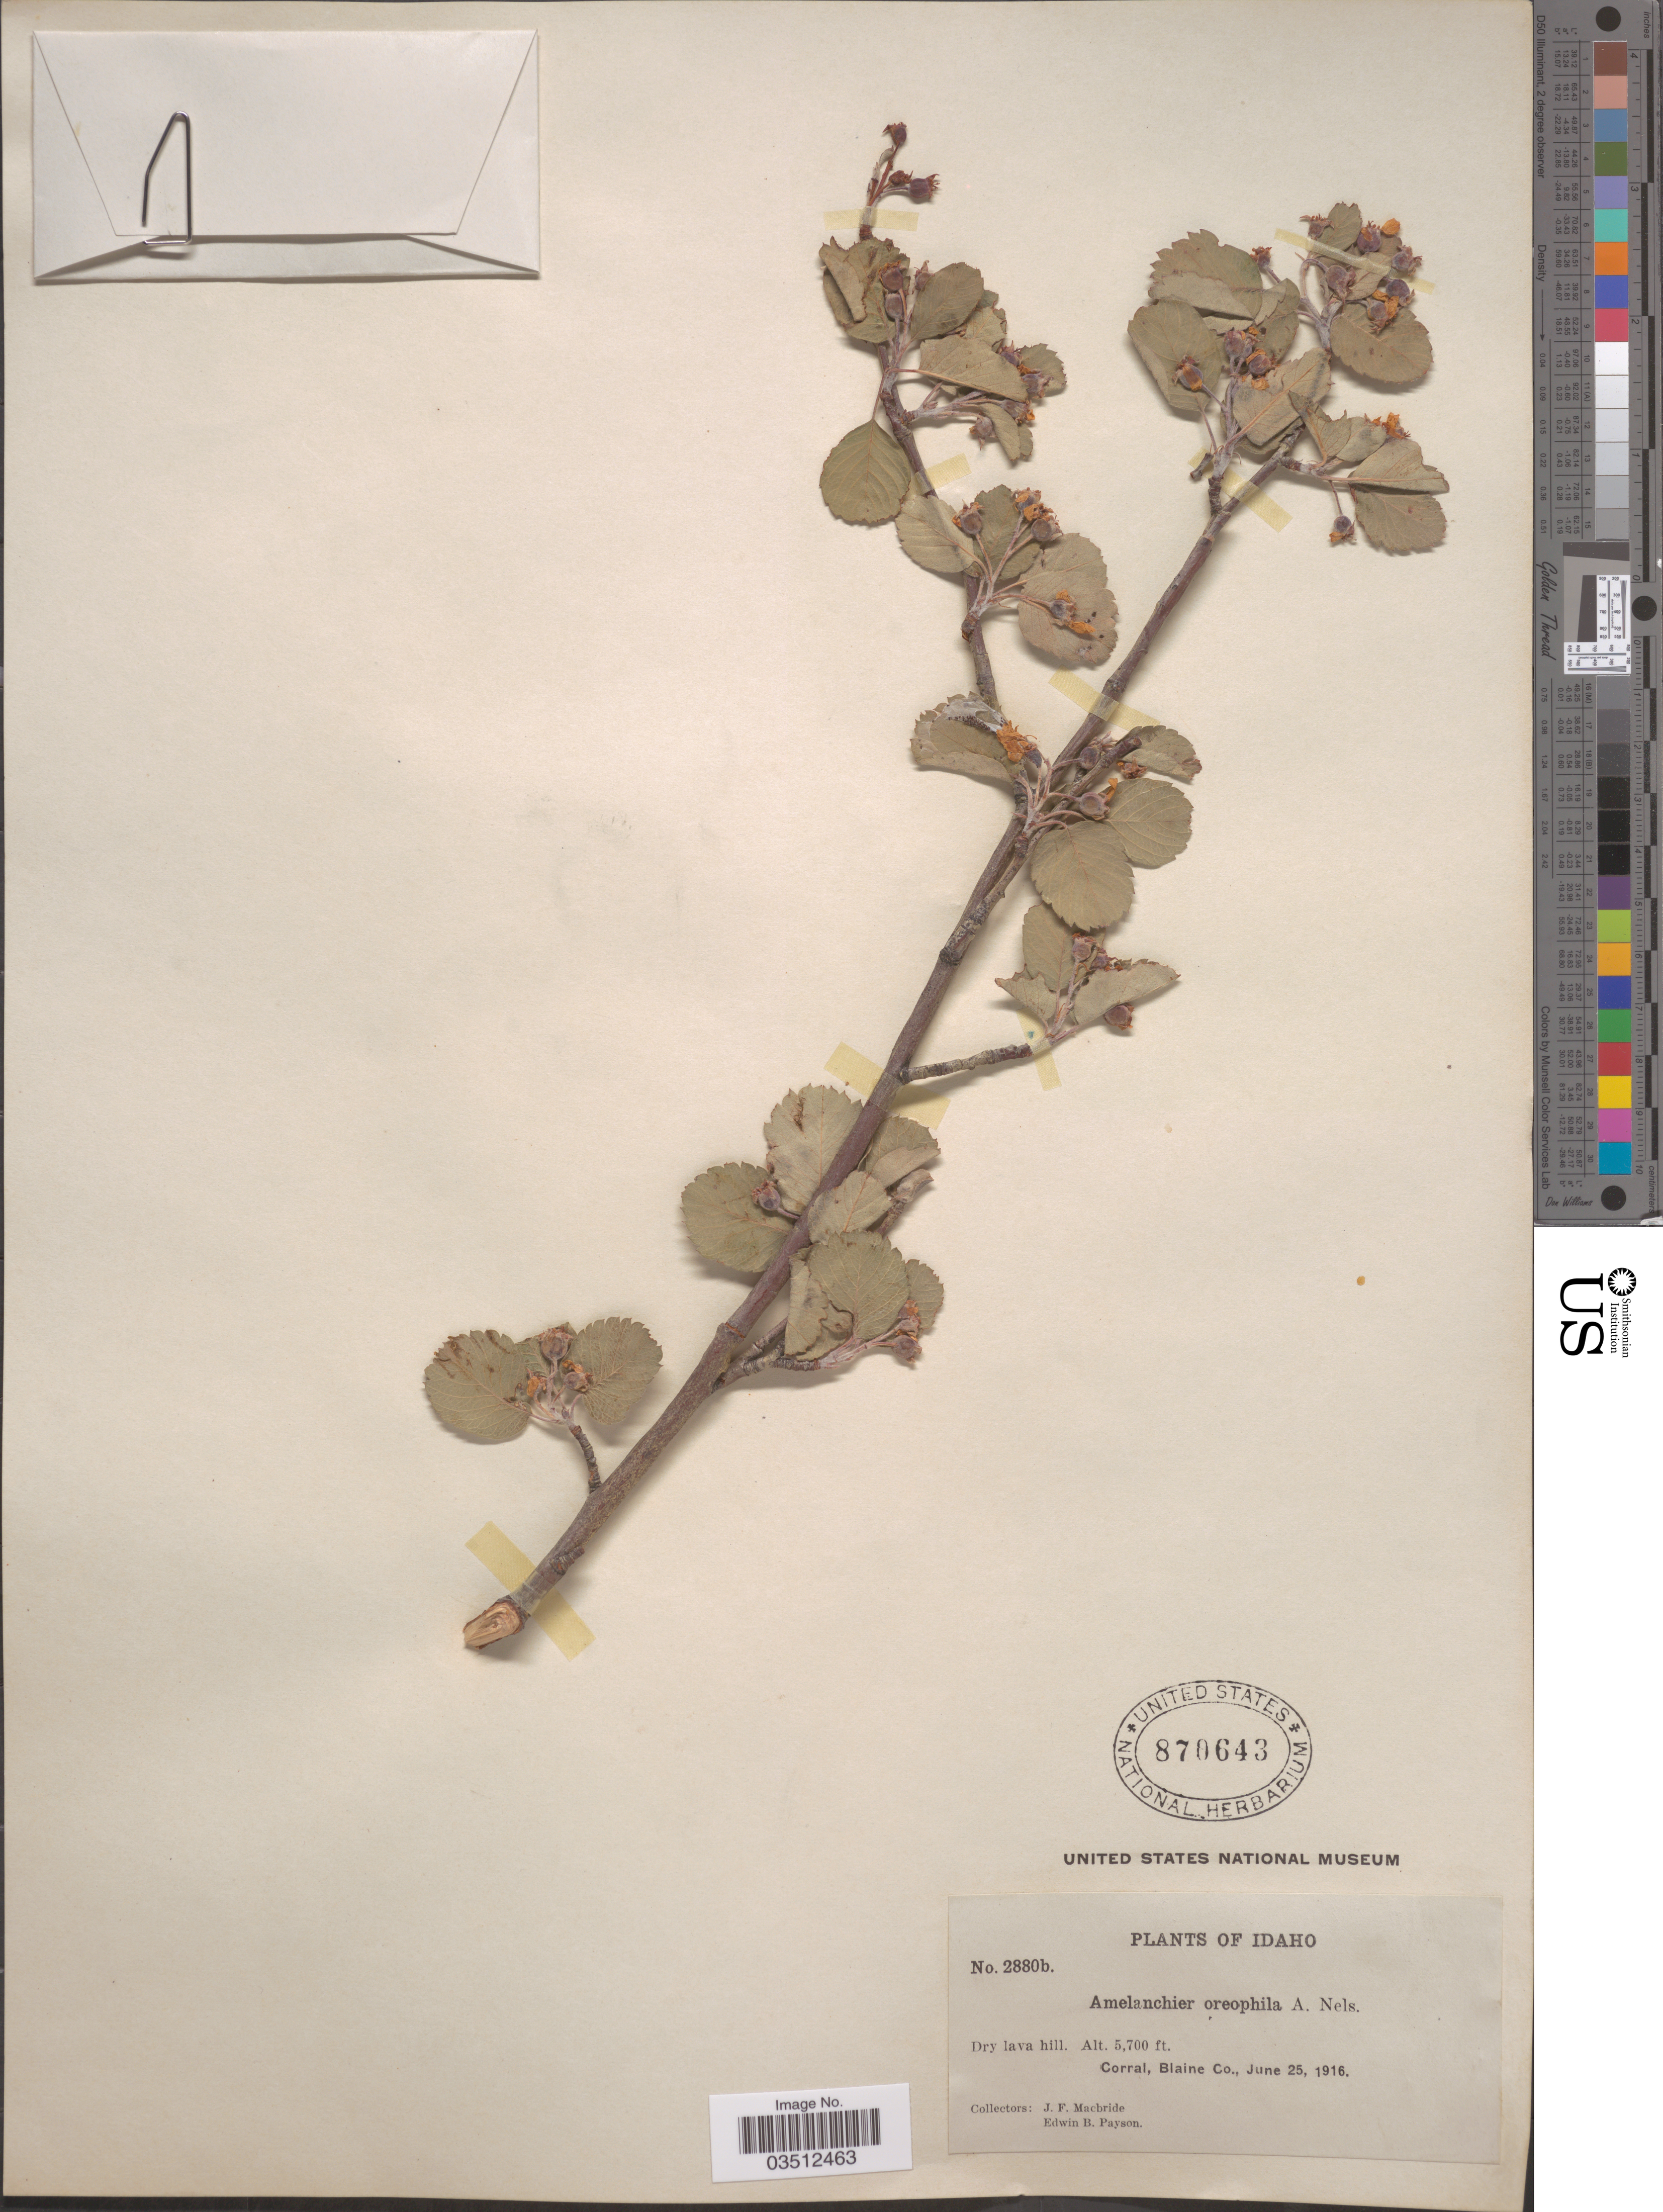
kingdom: Plantae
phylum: Tracheophyta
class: Magnoliopsida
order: Rosales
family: Rosaceae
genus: Amelanchier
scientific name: Amelanchier oreophila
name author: A. Nelson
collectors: J. F. Macbride & E. B. Payson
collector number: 2880b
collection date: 1916-06-25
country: United States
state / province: Idaho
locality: Corral, Blaine Co.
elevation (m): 1737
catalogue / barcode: US 870643